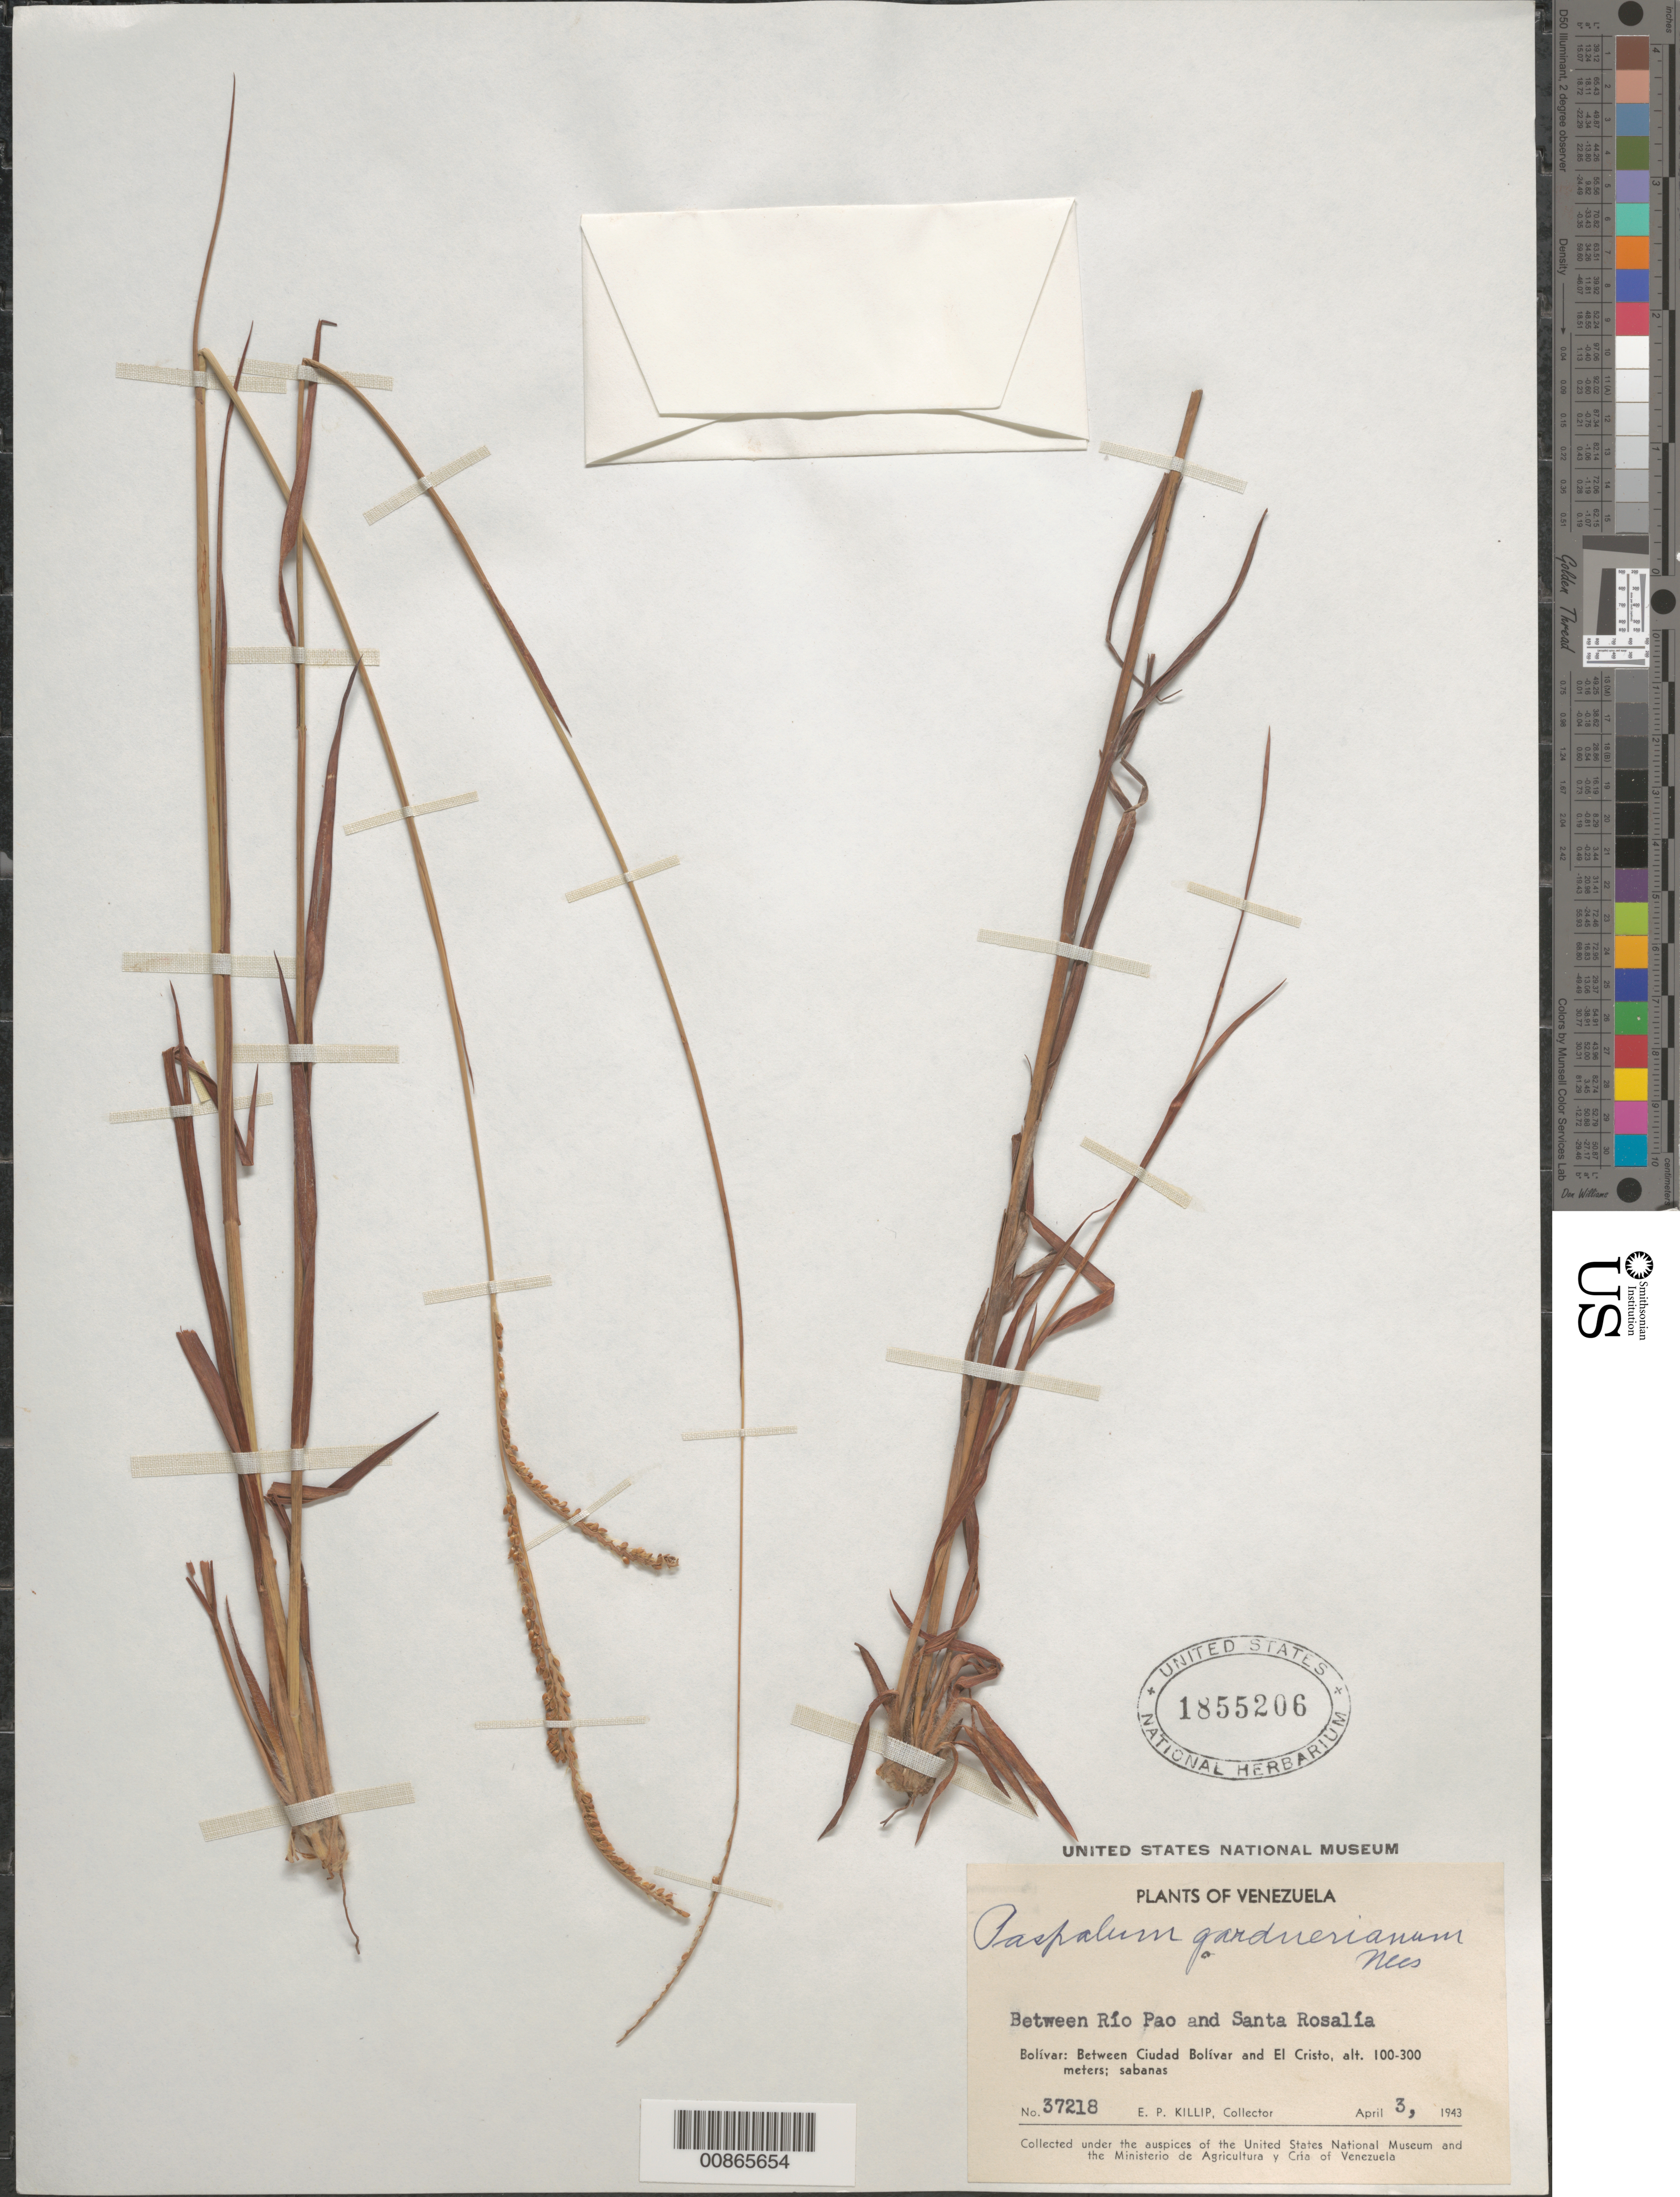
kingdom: Plantae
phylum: Tracheophyta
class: Liliopsida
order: Poales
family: Poaceae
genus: Paspalum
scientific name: Paspalum gardnerianum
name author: Nees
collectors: E. P. Killip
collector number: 37218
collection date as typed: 3-Apr-43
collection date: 1943-04-03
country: Venezuela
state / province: Bolívar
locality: Río Pao, between Ciudad Bolívar and El Cristo; between Río Pao and Santa Rosalía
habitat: Savanna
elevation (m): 100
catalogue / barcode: US 1855206